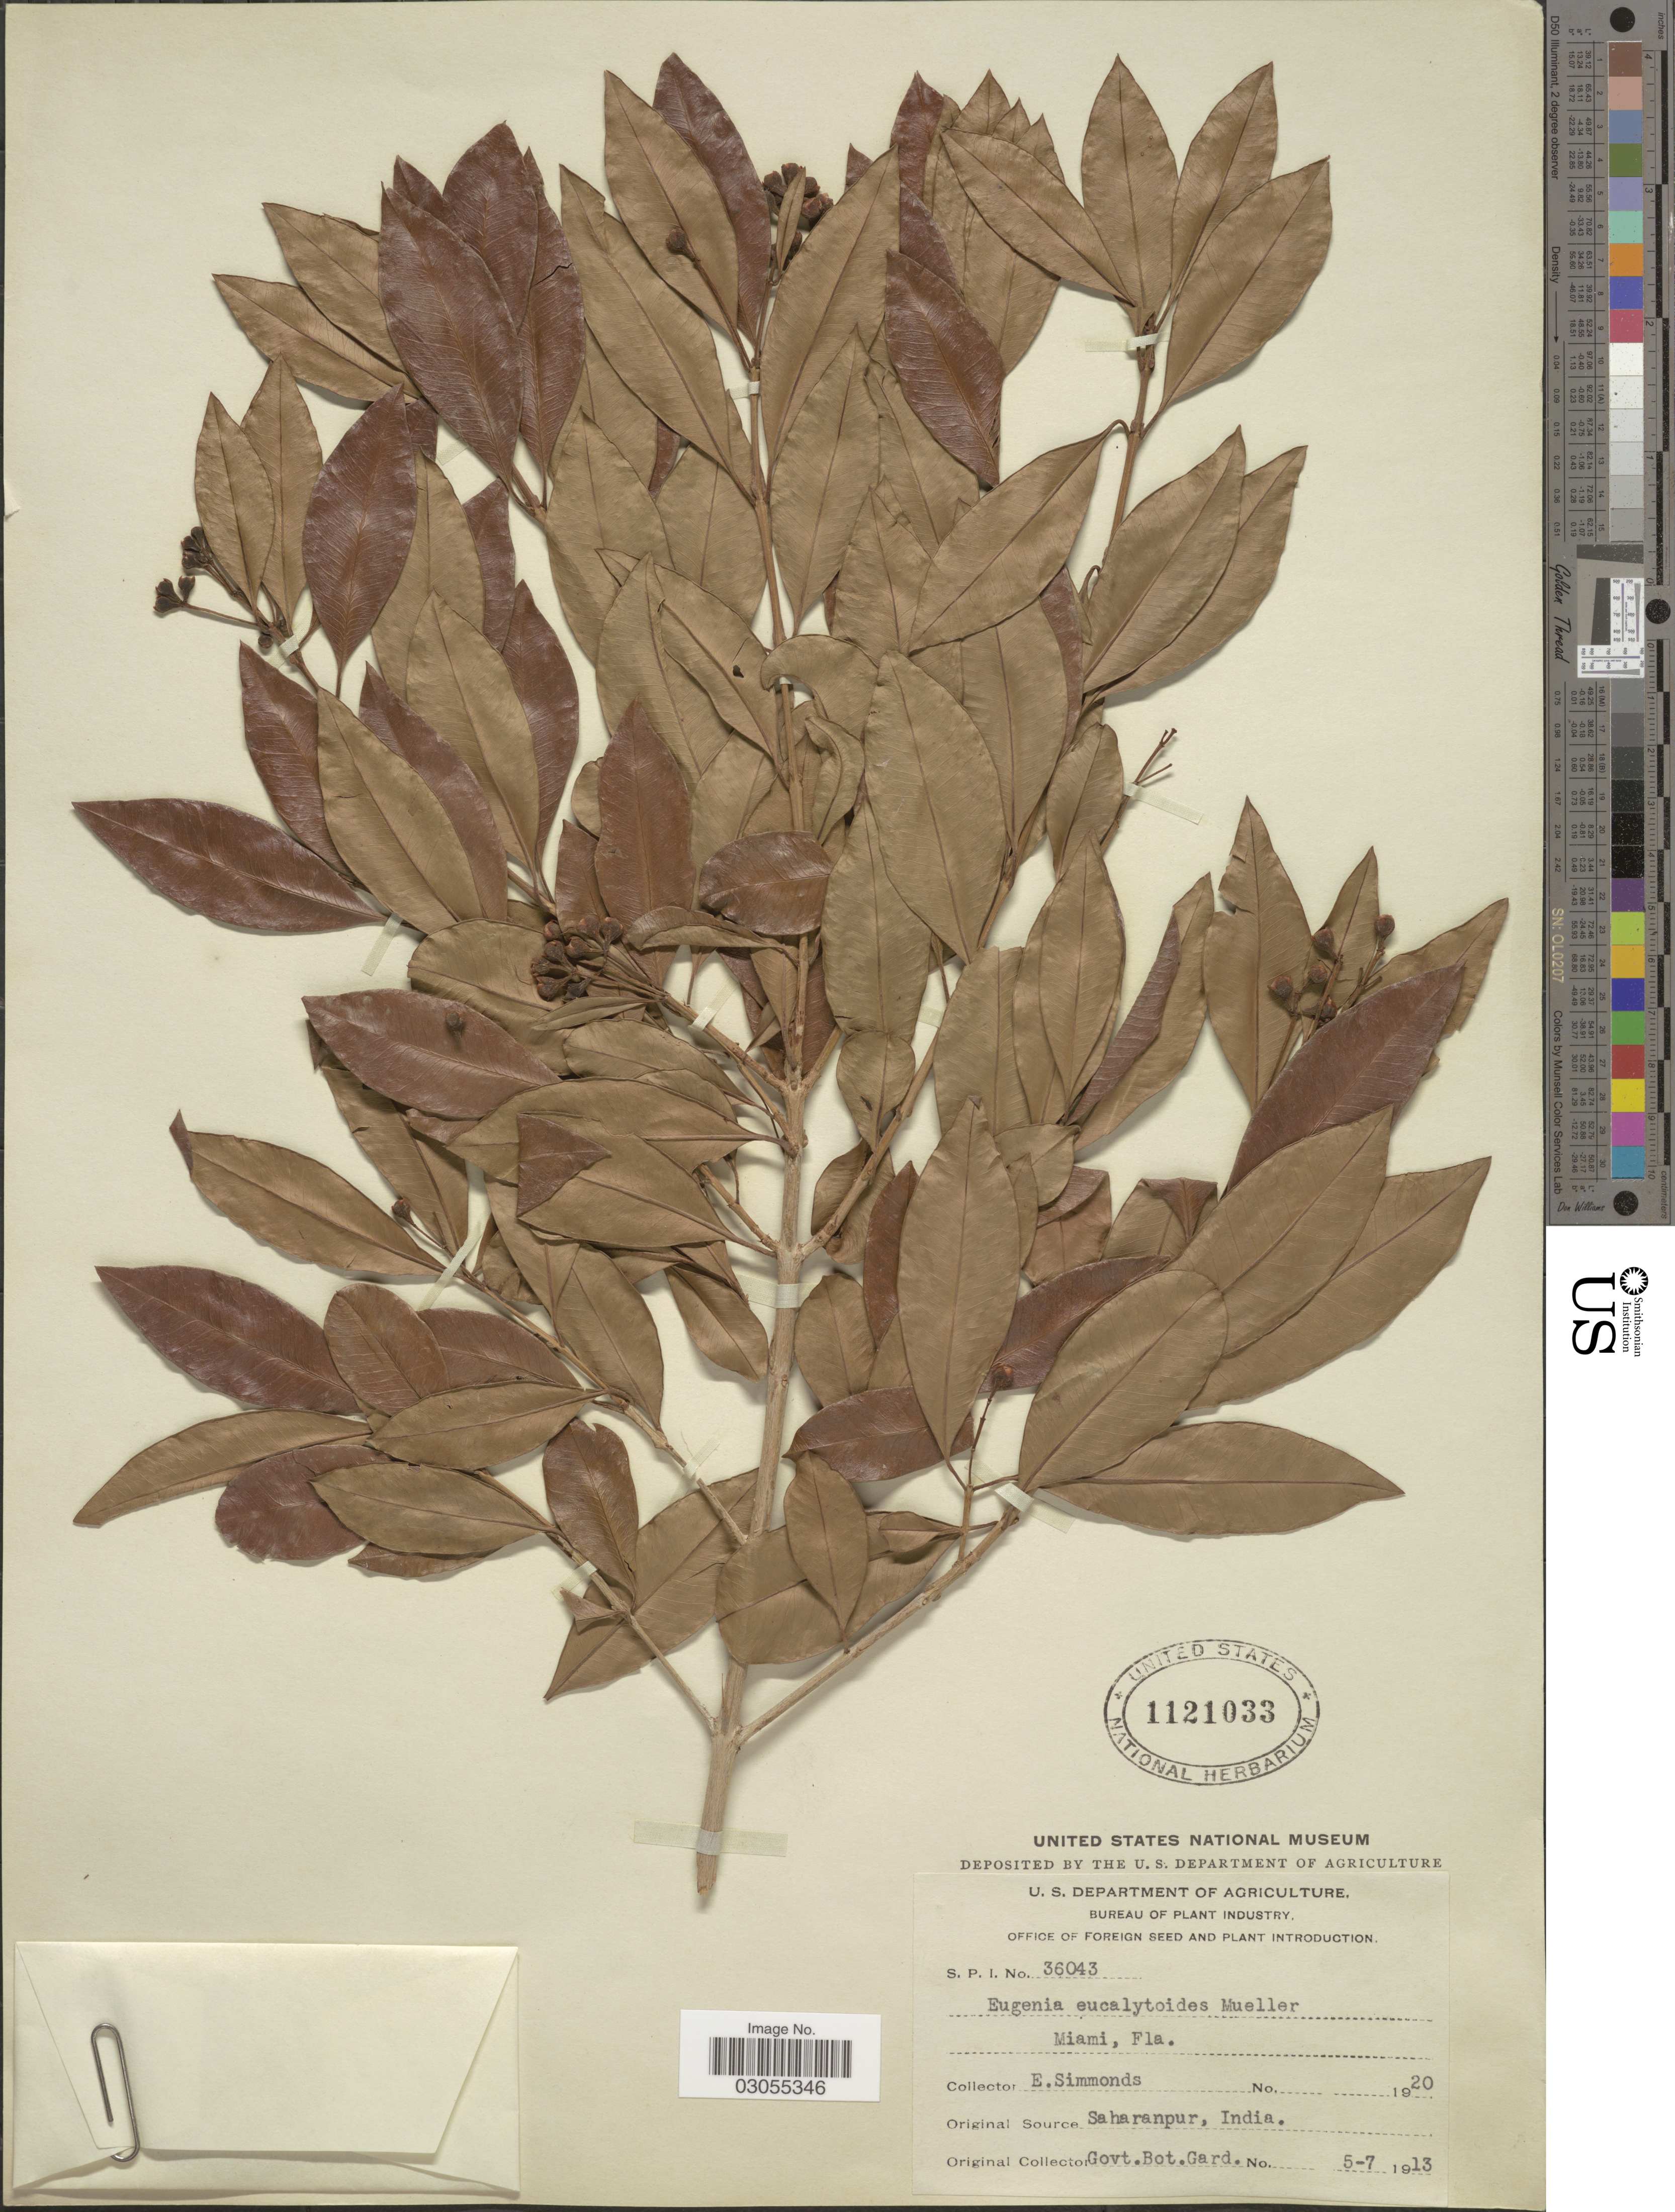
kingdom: Plantae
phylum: Tracheophyta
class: Magnoliopsida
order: Myrtales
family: Myrtaceae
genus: Syzygium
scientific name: Syzygium eucalyptoides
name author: (F. Muell.) B. Hyland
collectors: E. Simmonds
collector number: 36043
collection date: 1920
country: India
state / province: Uttar Pradesh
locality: Saharanpur.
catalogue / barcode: US 1121033